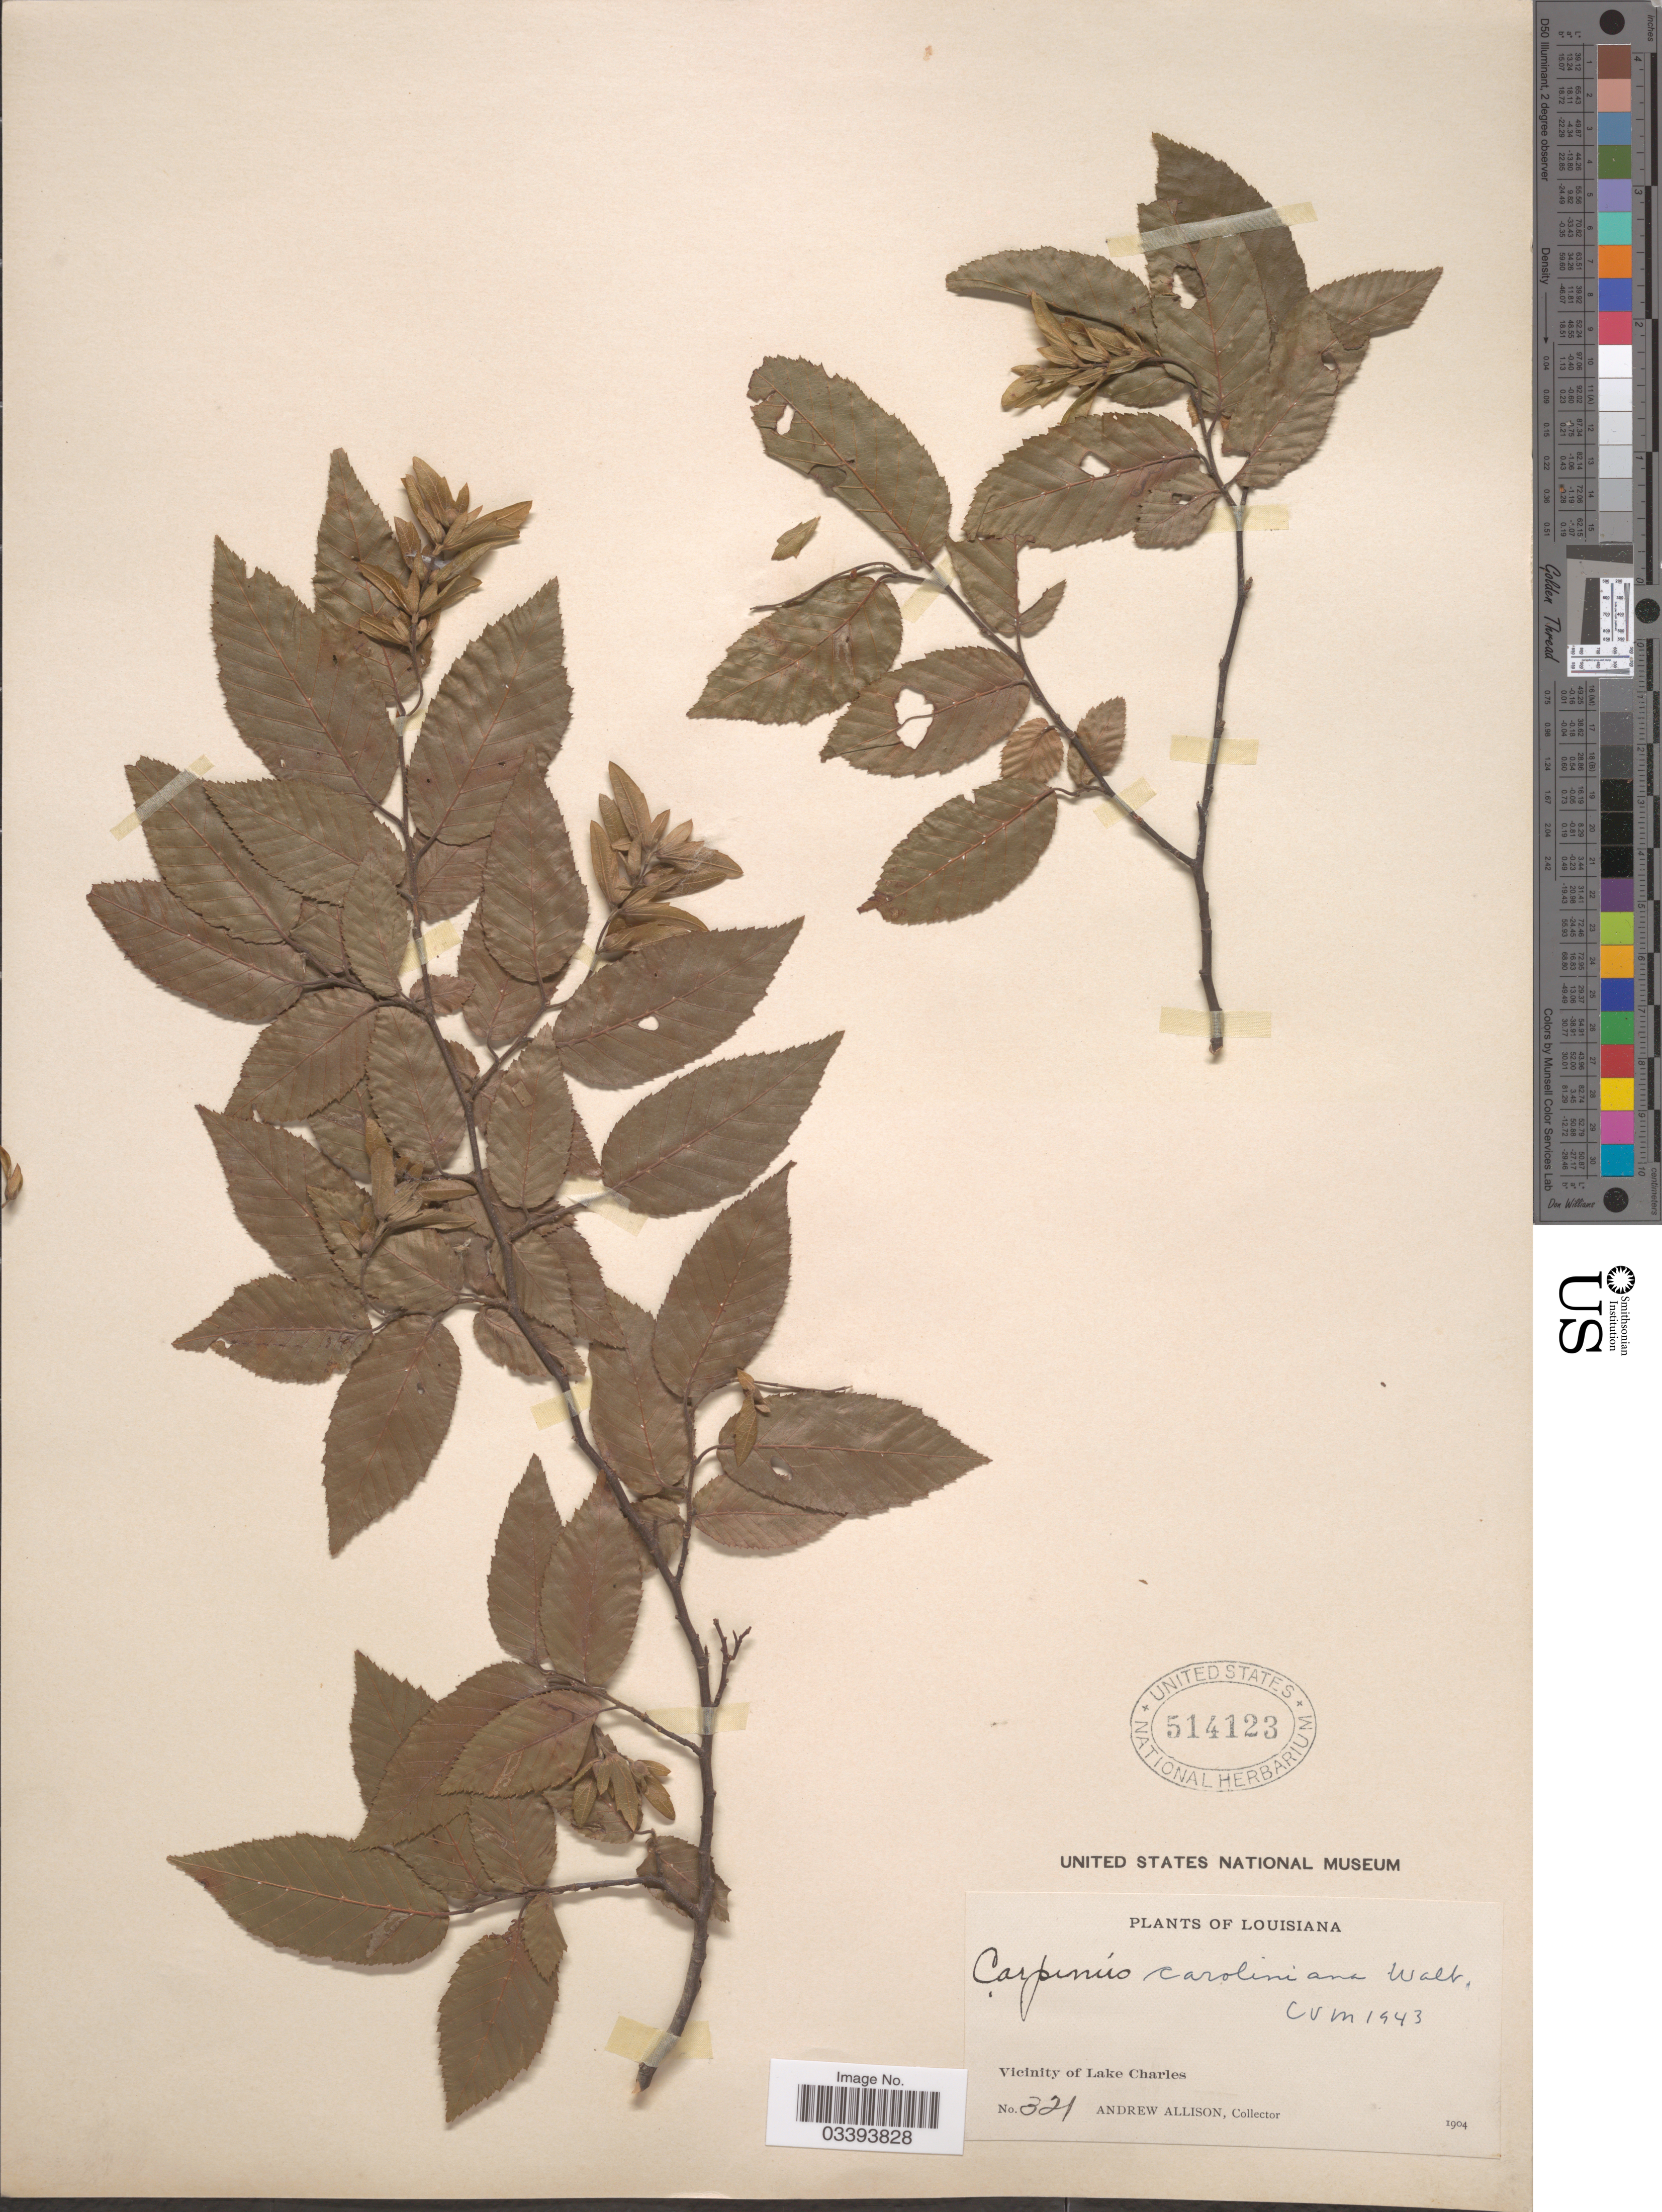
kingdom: Plantae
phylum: Tracheophyta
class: Magnoliopsida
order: Fagales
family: Betulaceae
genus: Carpinus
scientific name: Carpinus caroliniana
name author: Walter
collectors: A. Allison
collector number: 321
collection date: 1904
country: United States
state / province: Louisiana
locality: Vicinity of Lake Charles.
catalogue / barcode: US 514123